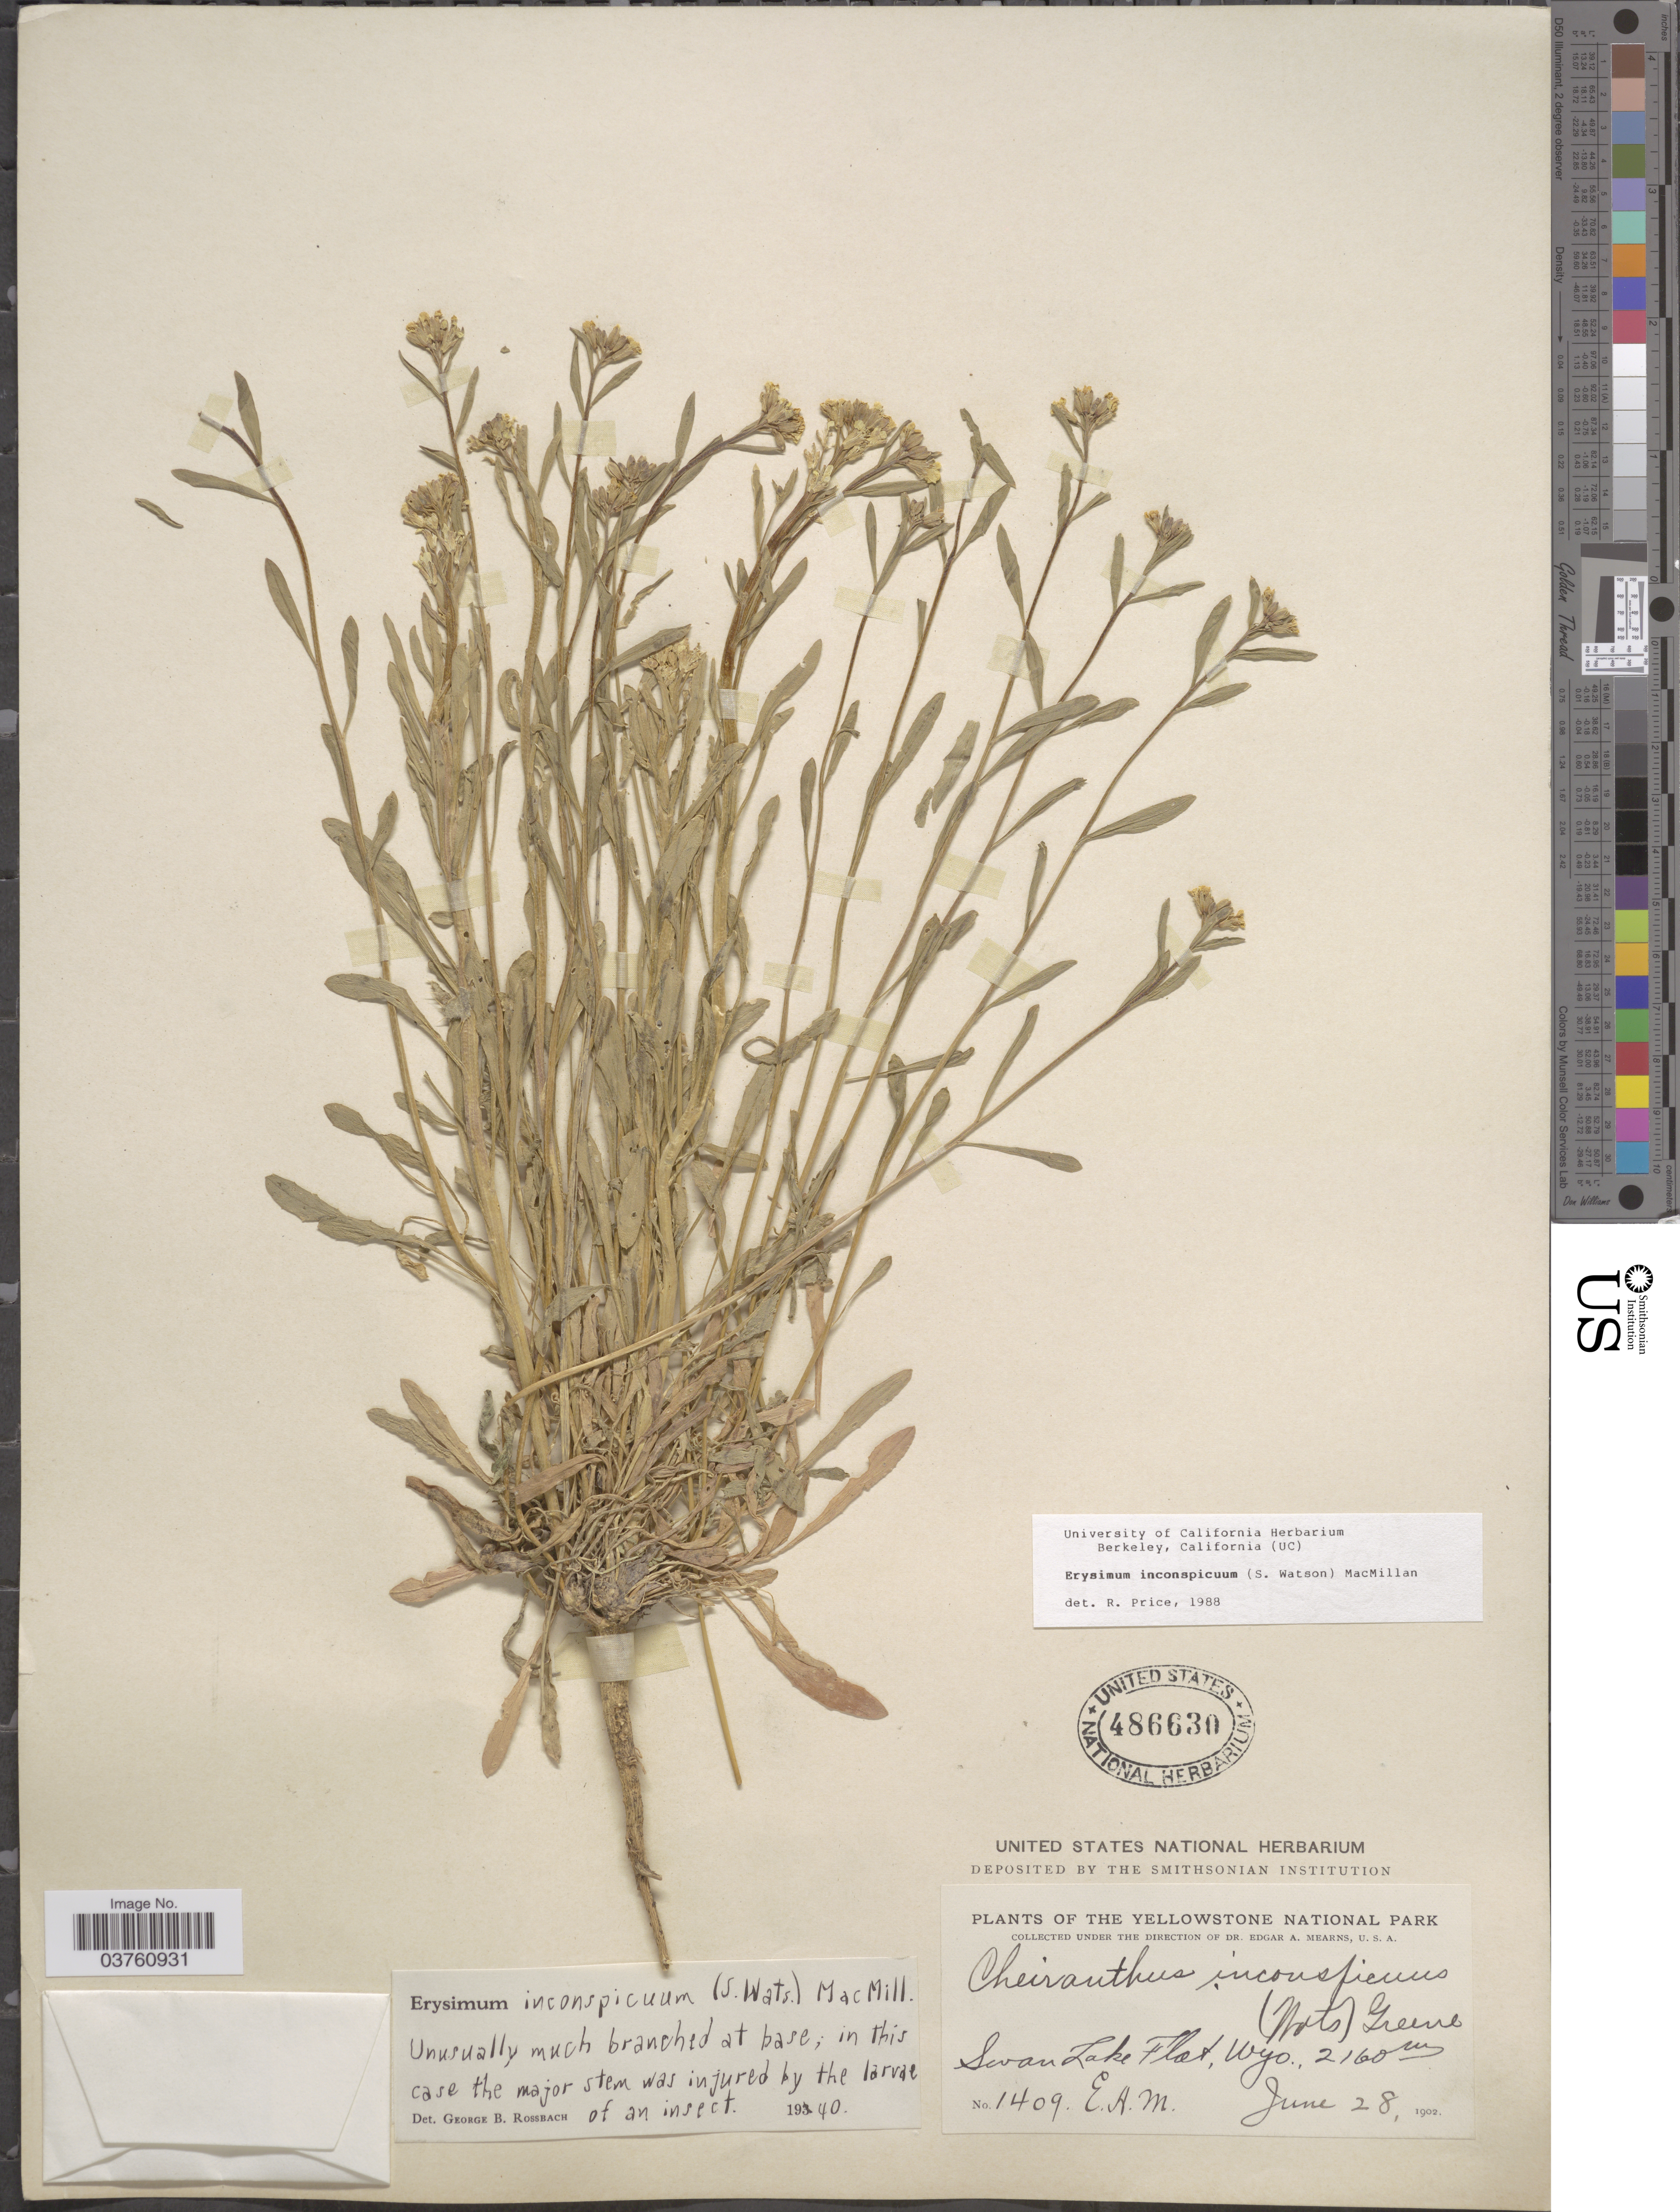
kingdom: Plantae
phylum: Tracheophyta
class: Magnoliopsida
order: Brassicales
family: Brassicaceae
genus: Erysimum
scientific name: Erysimum inconspicuum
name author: (S. Watson) MacMill.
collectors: E. A. Mearns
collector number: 1409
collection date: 1902-06-28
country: United States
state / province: Wyoming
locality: The Yellowstone National Park. Swan Lake Flat.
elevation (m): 2160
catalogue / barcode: US 486630